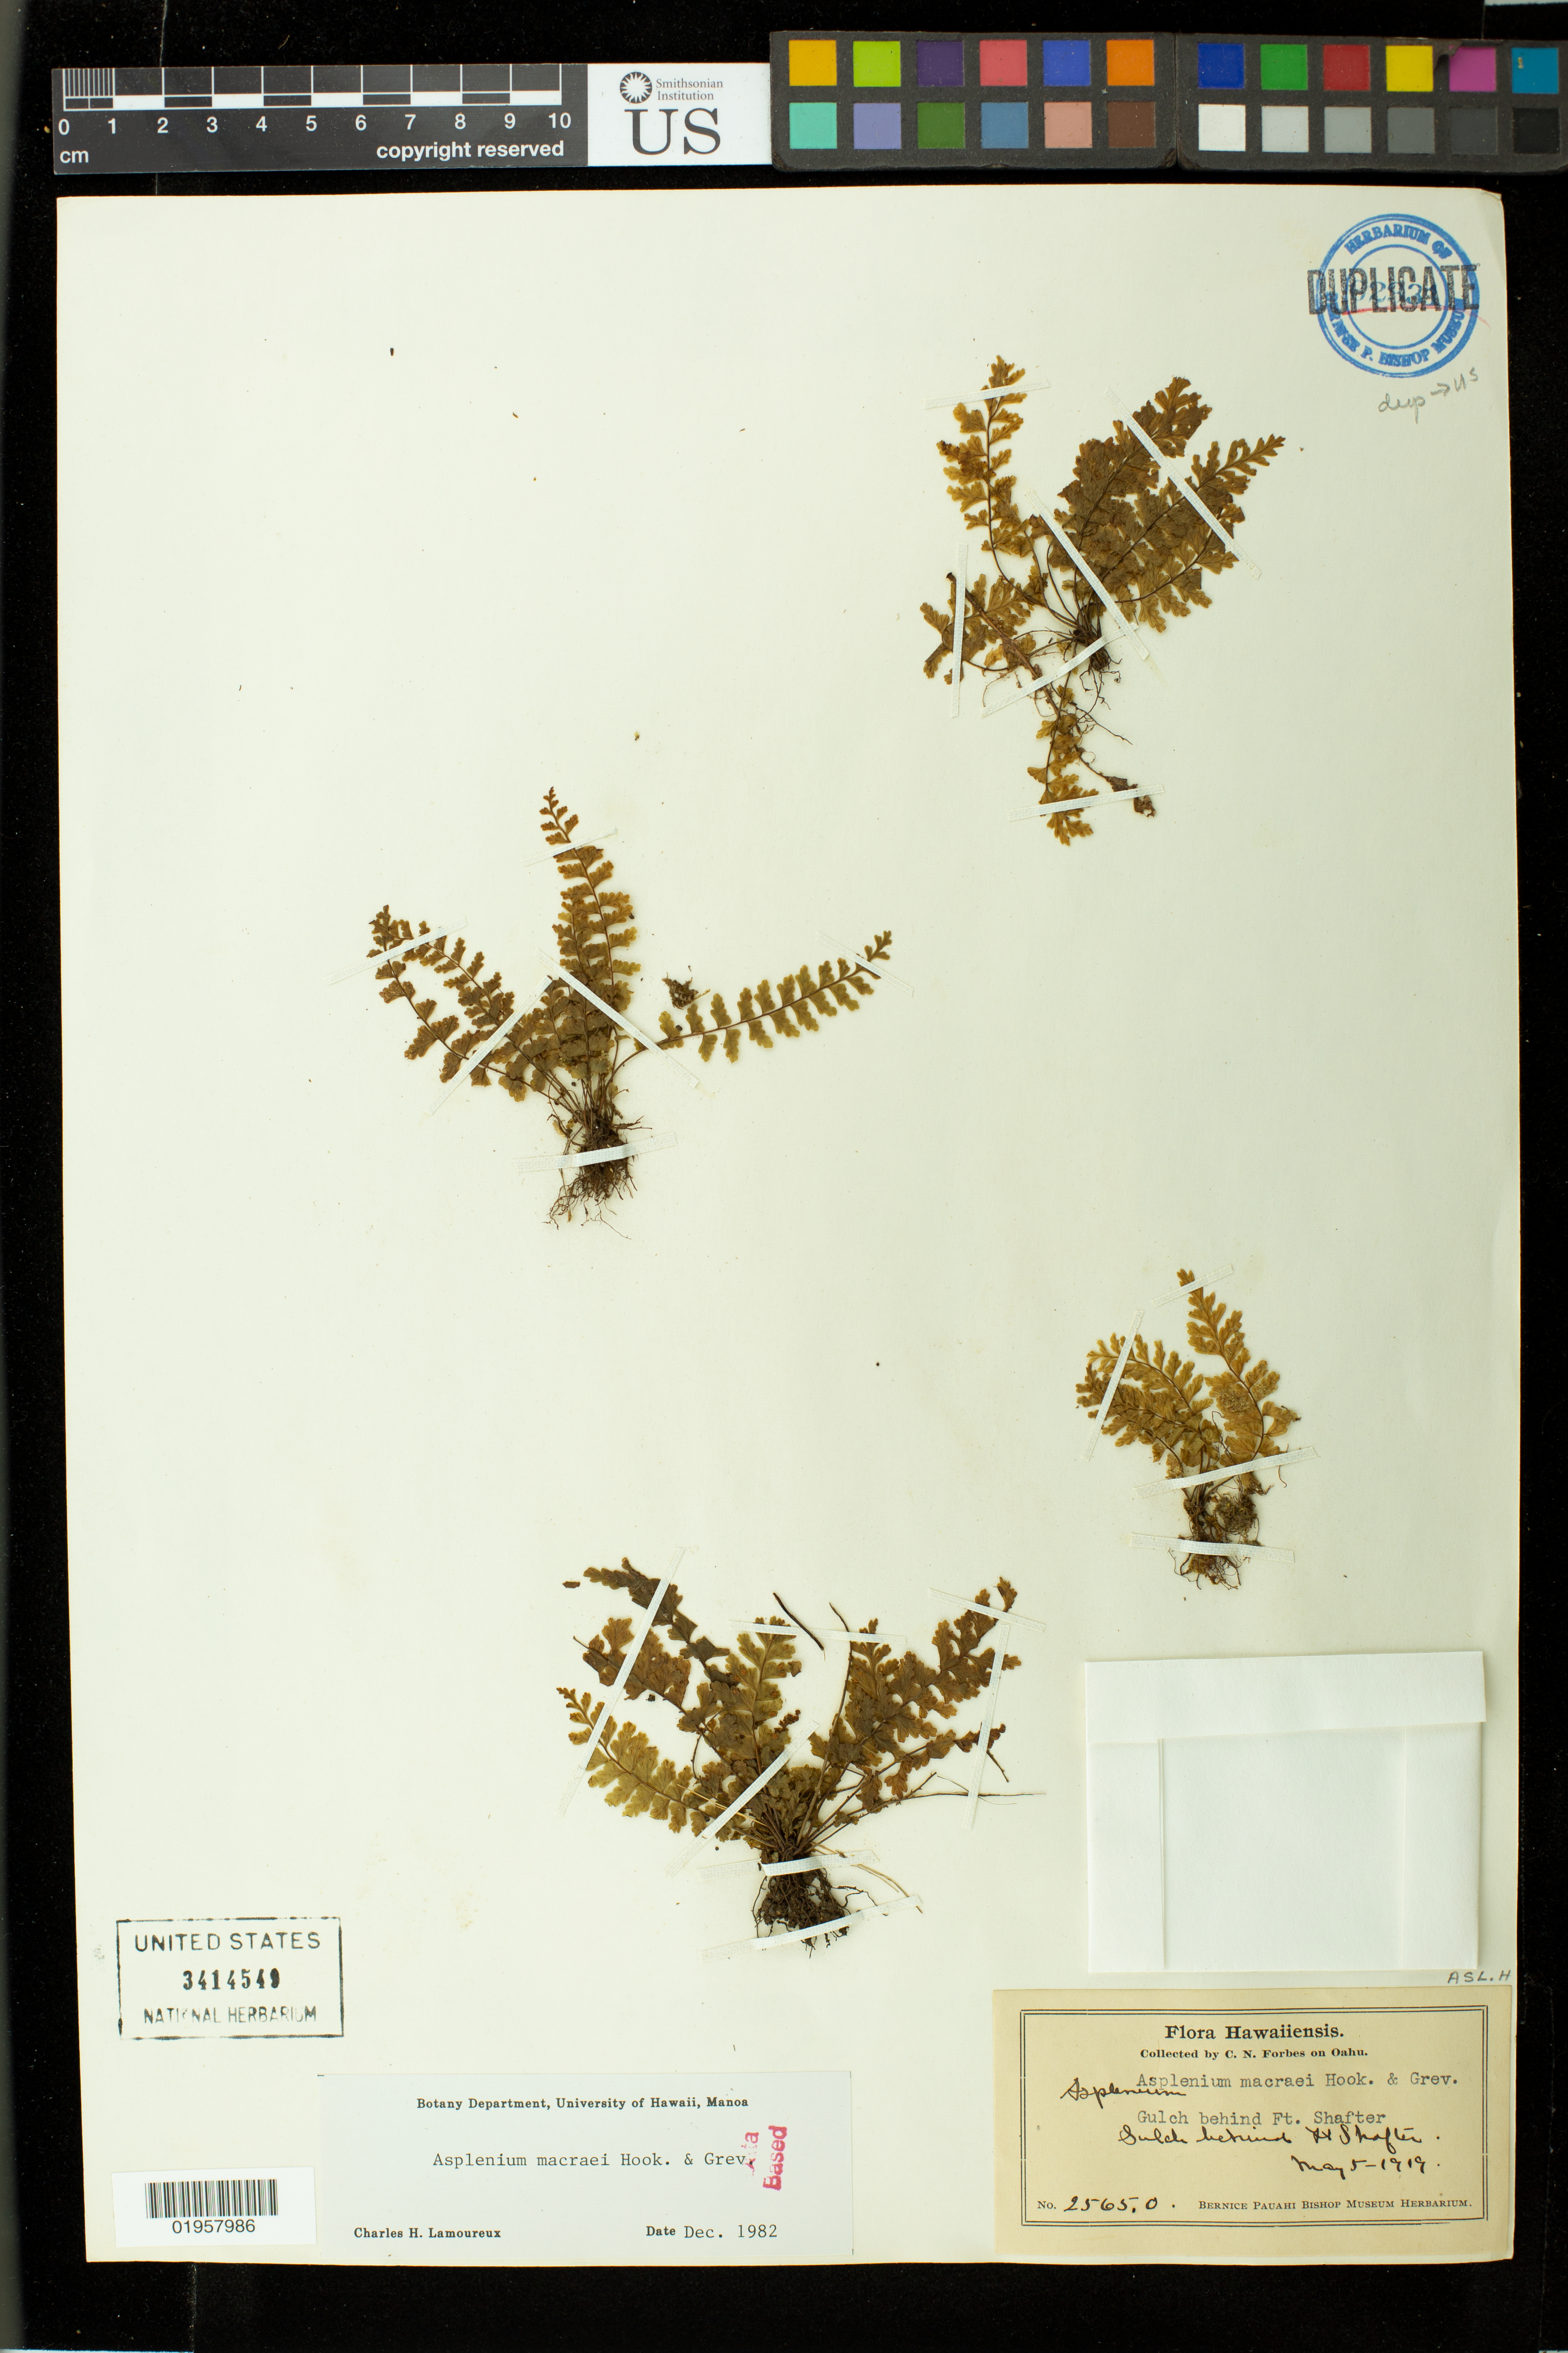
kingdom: Plantae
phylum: Tracheophyta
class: Polypodiopsida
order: Polypodiales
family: Aspleniaceae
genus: Asplenium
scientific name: Asplenium macraei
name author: Hook. & Grev.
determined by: Lamoureux, C. H.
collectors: C. N. Forbes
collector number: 2565.O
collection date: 1919-05-05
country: United States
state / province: Hawaii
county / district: Honolulu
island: Oahu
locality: Ft. Shafter, gulch behind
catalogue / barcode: US 3414549